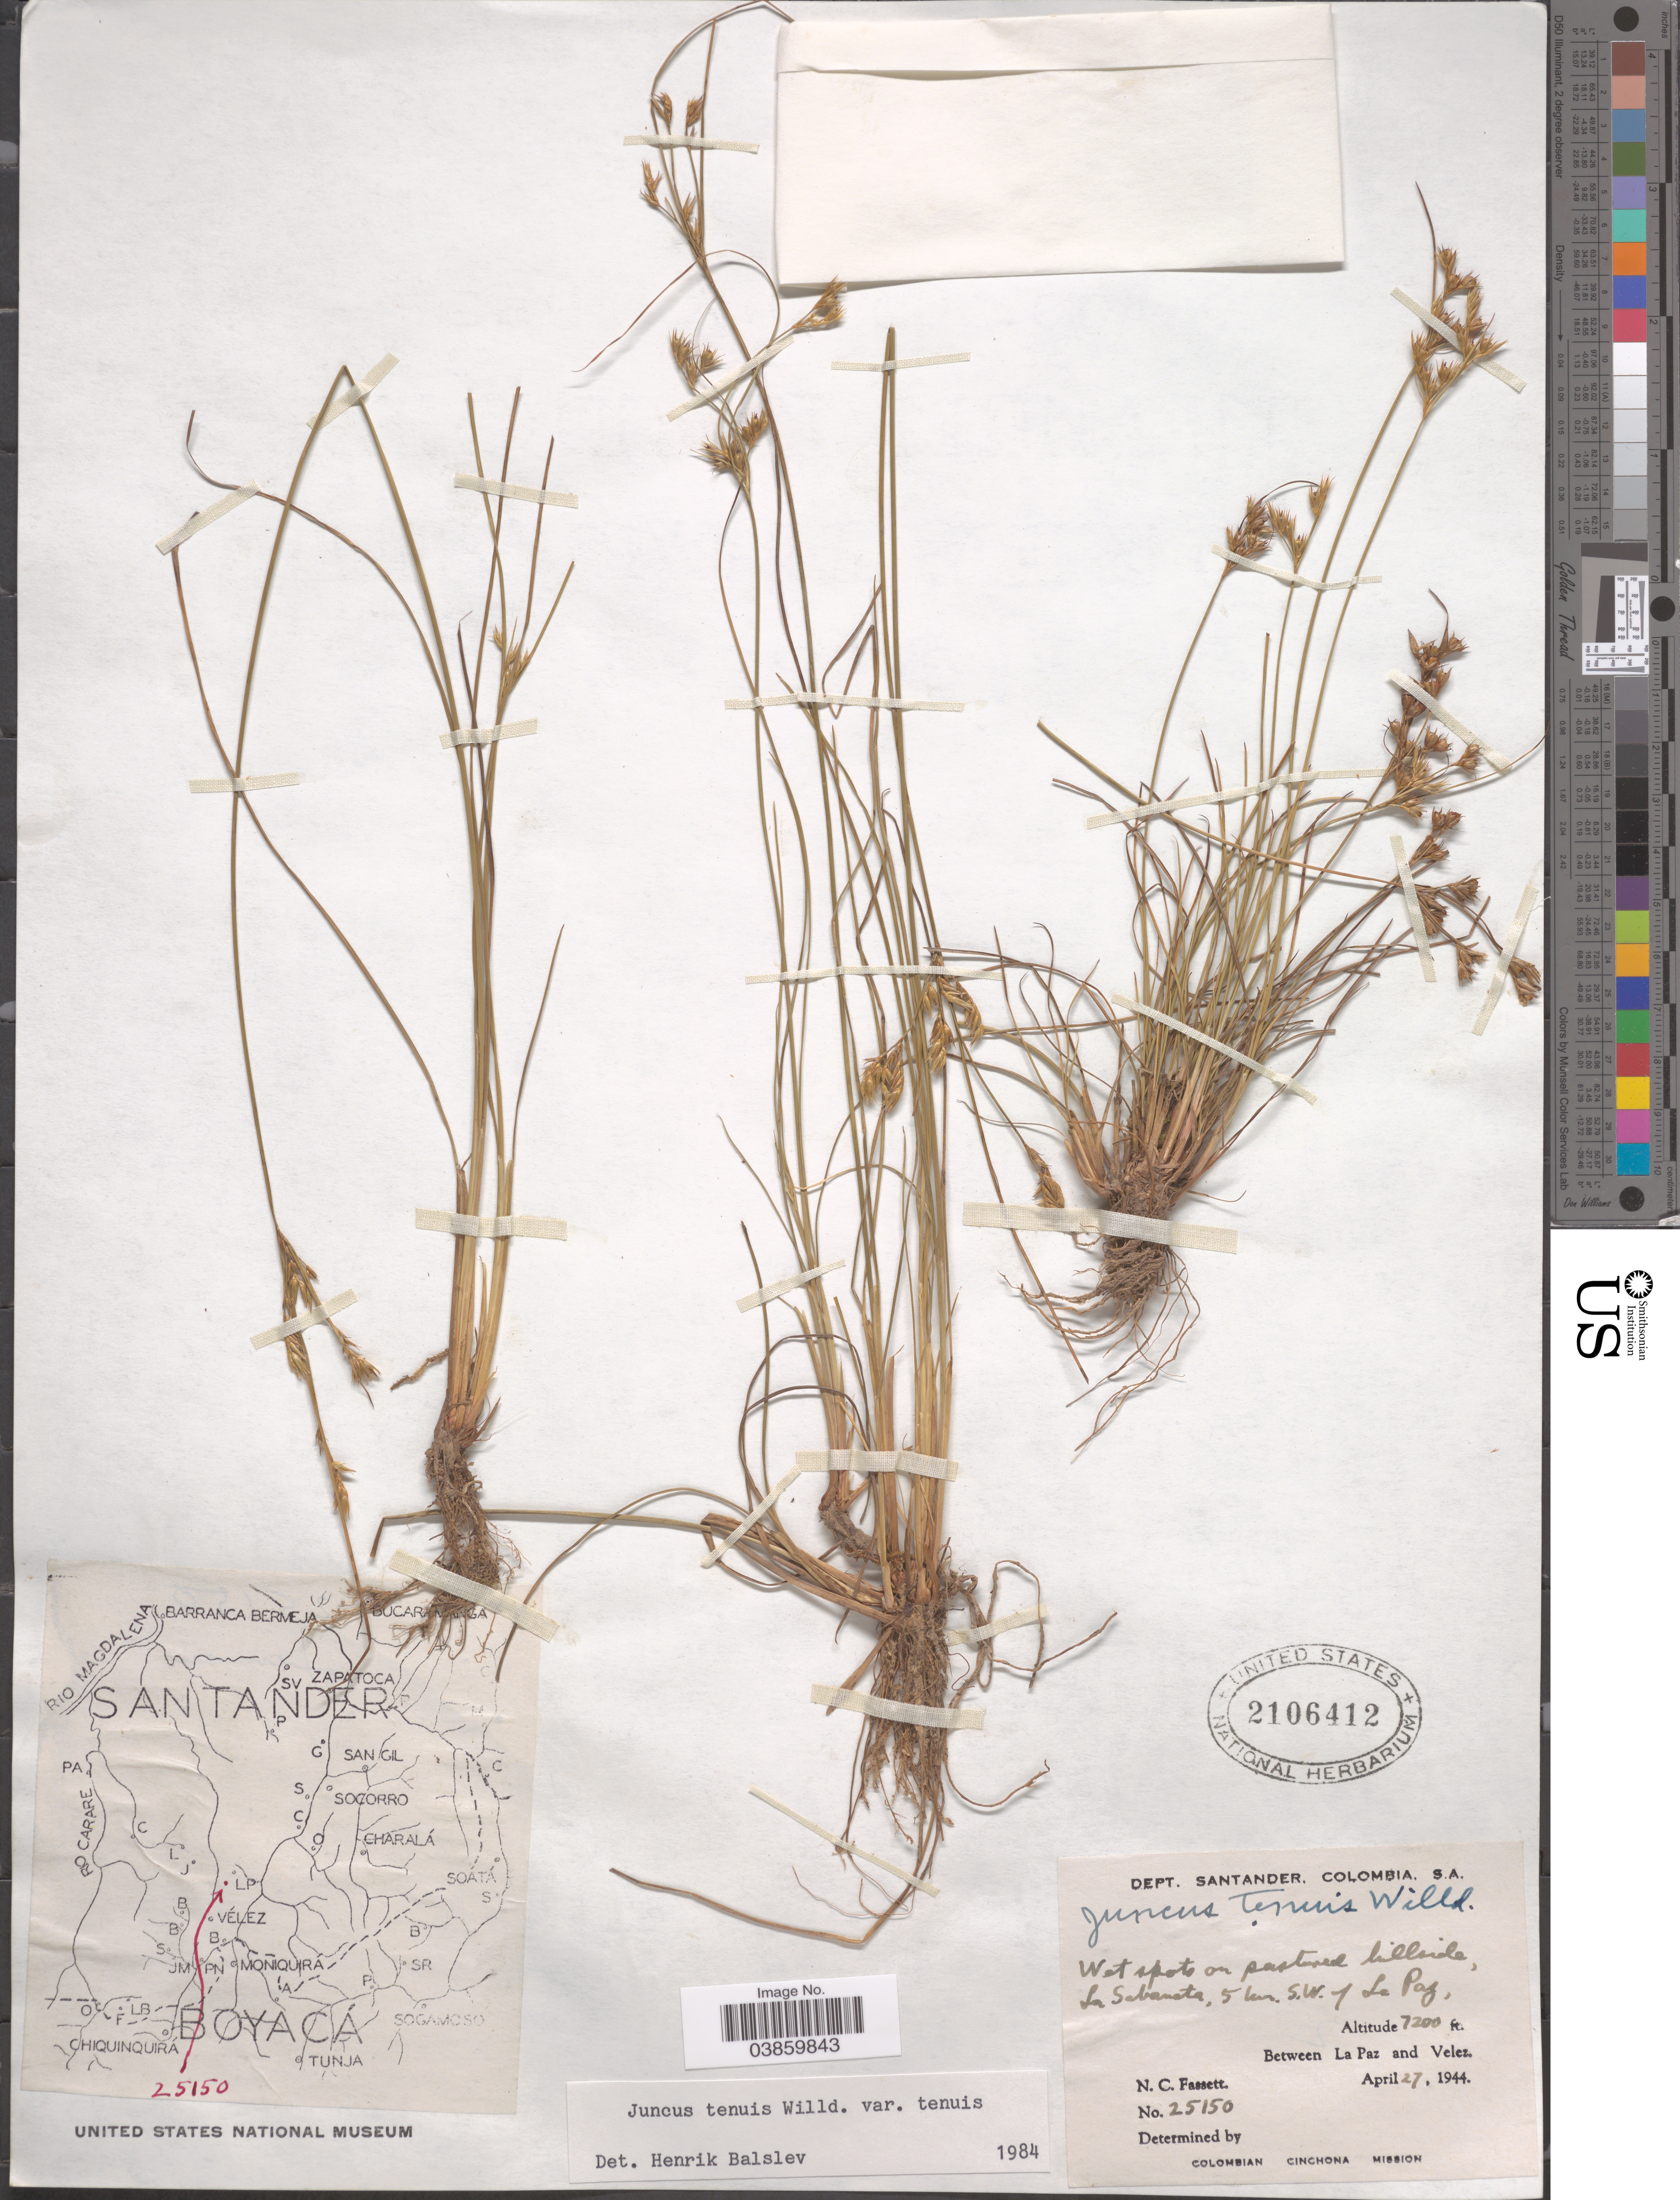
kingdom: Plantae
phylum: Tracheophyta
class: Liliopsida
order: Poales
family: Juncaceae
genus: Juncus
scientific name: Juncus tenuis var. tenuis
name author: Willd.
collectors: N. C. Fassett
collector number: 25150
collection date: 1944-04-27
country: Colombia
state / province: Santander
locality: Dept. Santander. Wet spots on pastured hillside, La Sabaneta, 5 km. S.W. of La Paz. Between La Paz and Velez.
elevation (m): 2195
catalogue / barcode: US 2106412